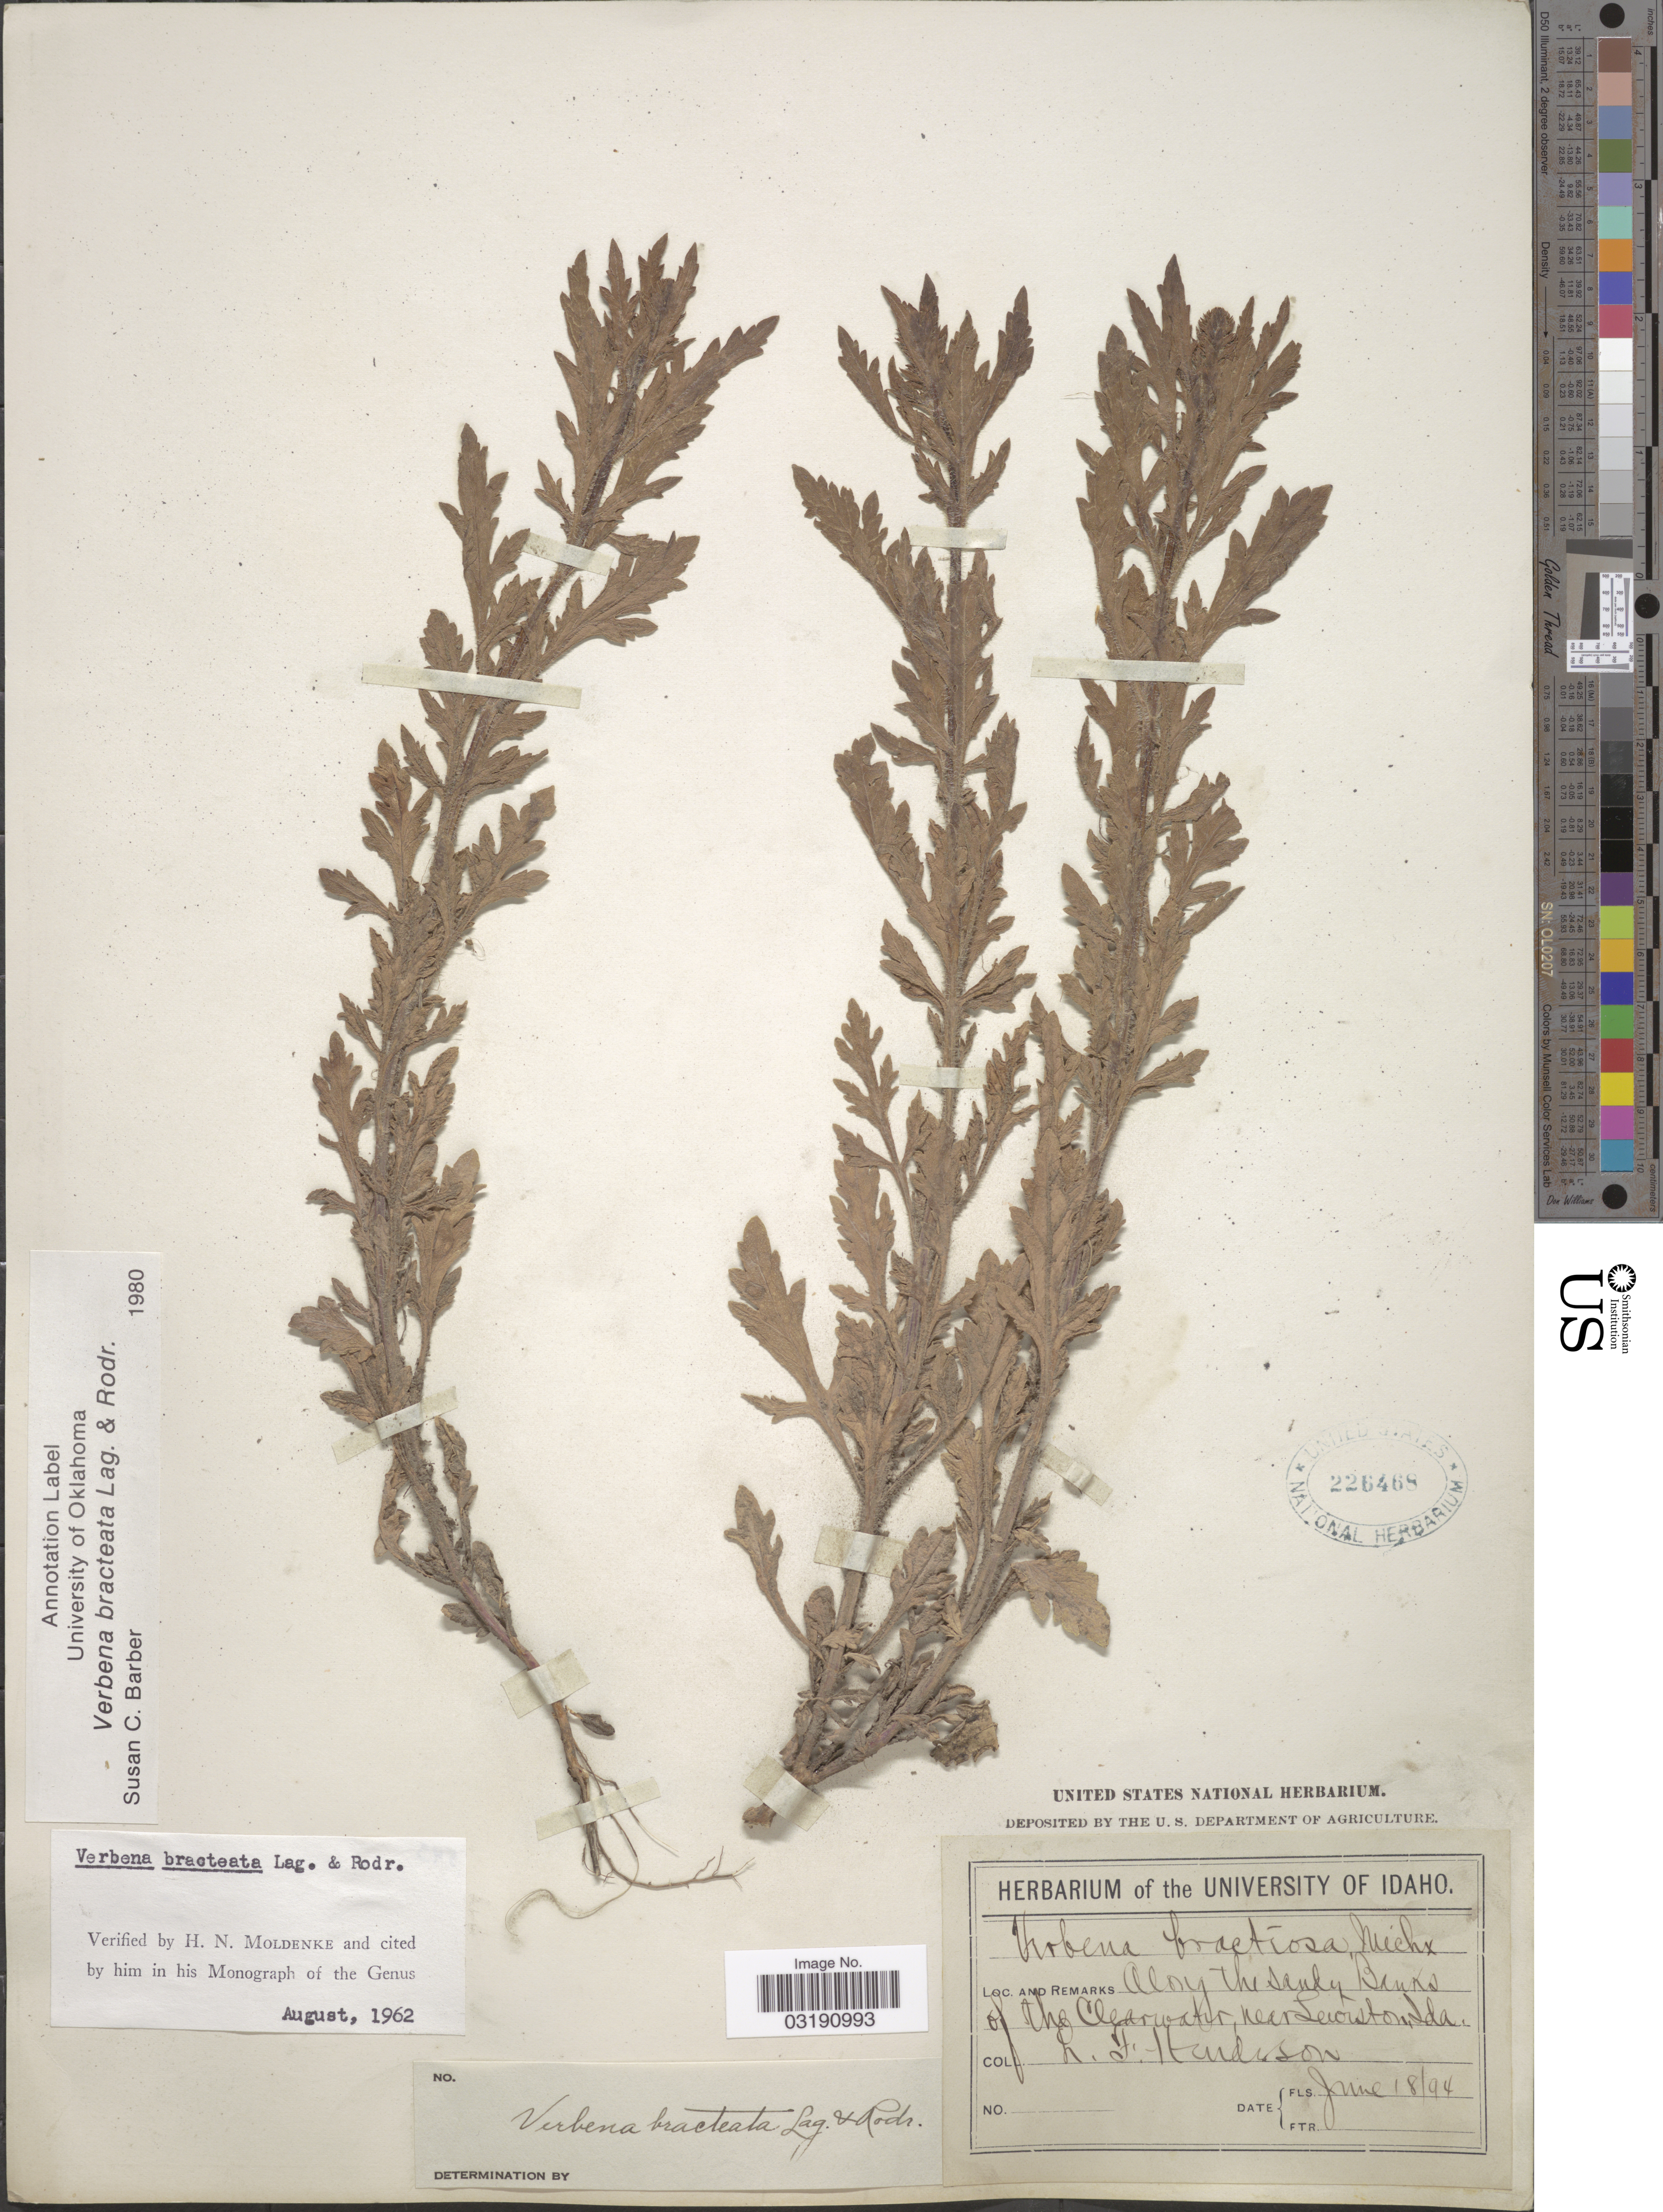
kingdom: Plantae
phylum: Tracheophyta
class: Magnoliopsida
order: Lamiales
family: Verbenaceae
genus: Verbena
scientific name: Verbena bracteata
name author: Cav. ex Lag. & Rodr.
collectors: L. Henderson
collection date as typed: Transcribed d/m/y: 18/6/94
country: United States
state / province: Idaho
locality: Along the sandy Banks of the Clearwater, near Lewiston, Ida.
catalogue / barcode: US 226468